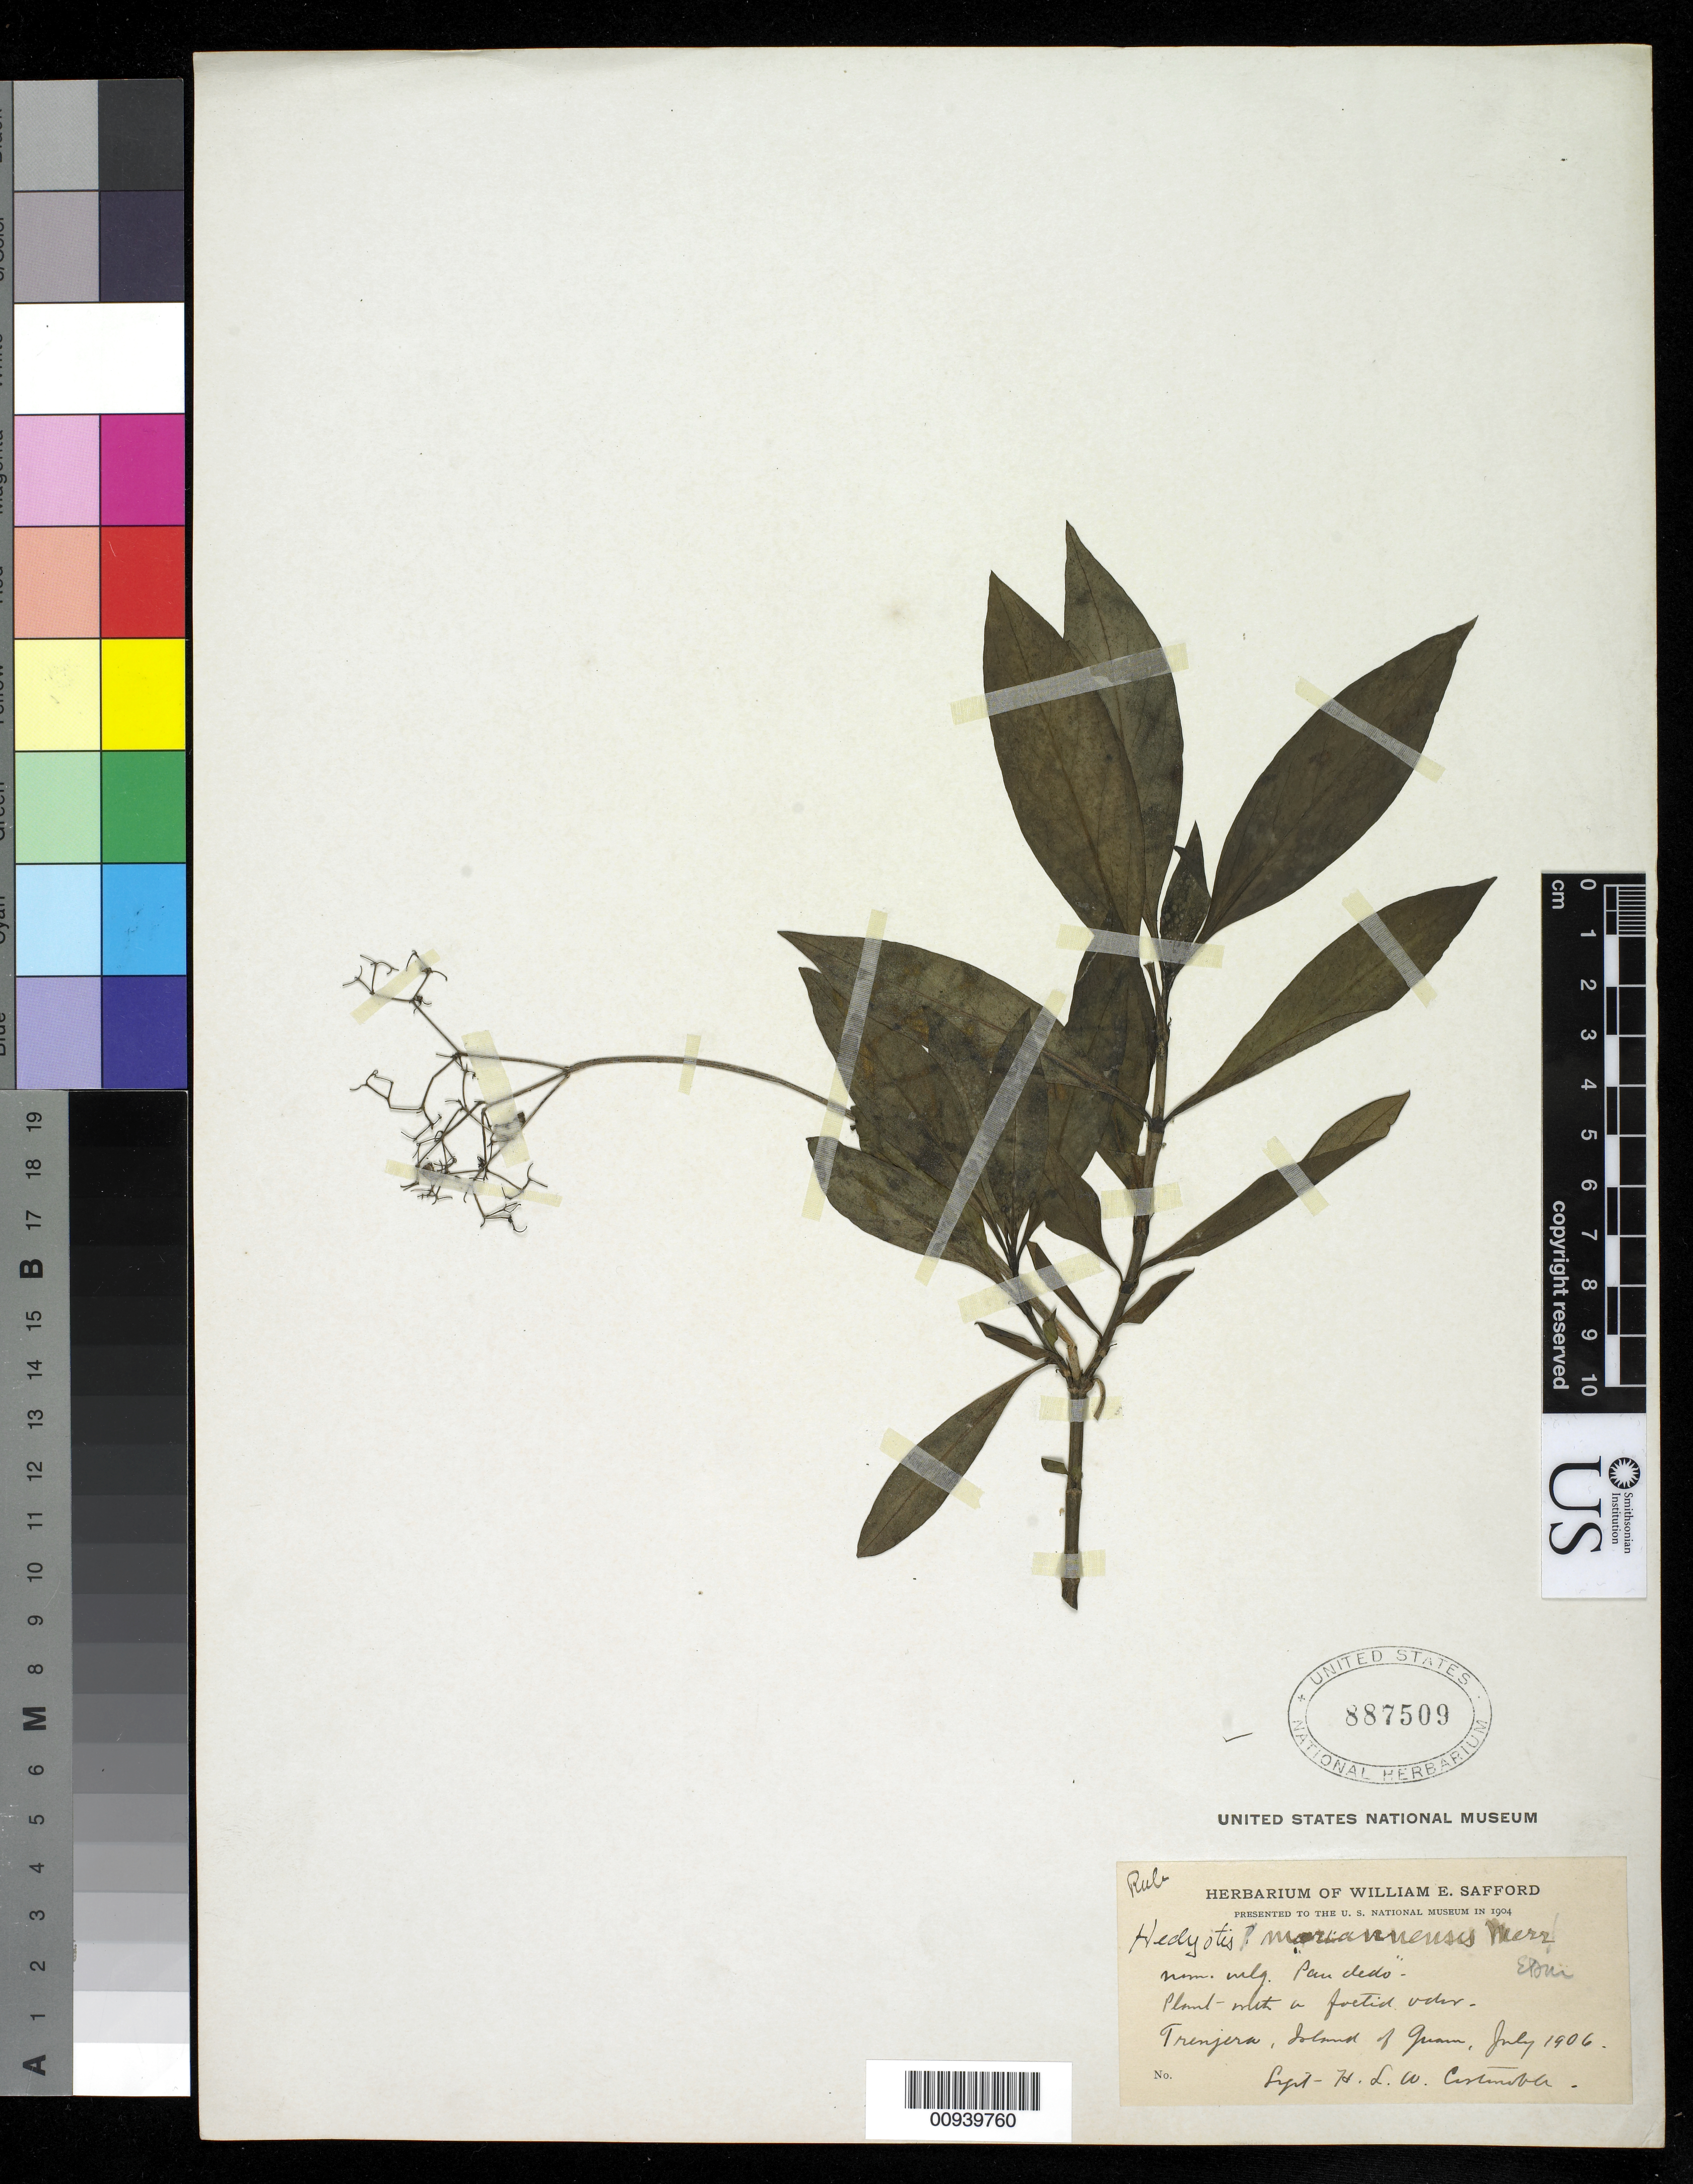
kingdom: Plantae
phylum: Tracheophyta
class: Magnoliopsida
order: Gentianales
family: Rubiaceae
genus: Leptopetalum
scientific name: Leptopetalum foetidum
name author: (G. Forst.) Neupane & N. Wikstr.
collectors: H. Costenoble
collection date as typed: Jul 1906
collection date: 1906-07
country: Guam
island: Guam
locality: Trenjera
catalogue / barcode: US 887509